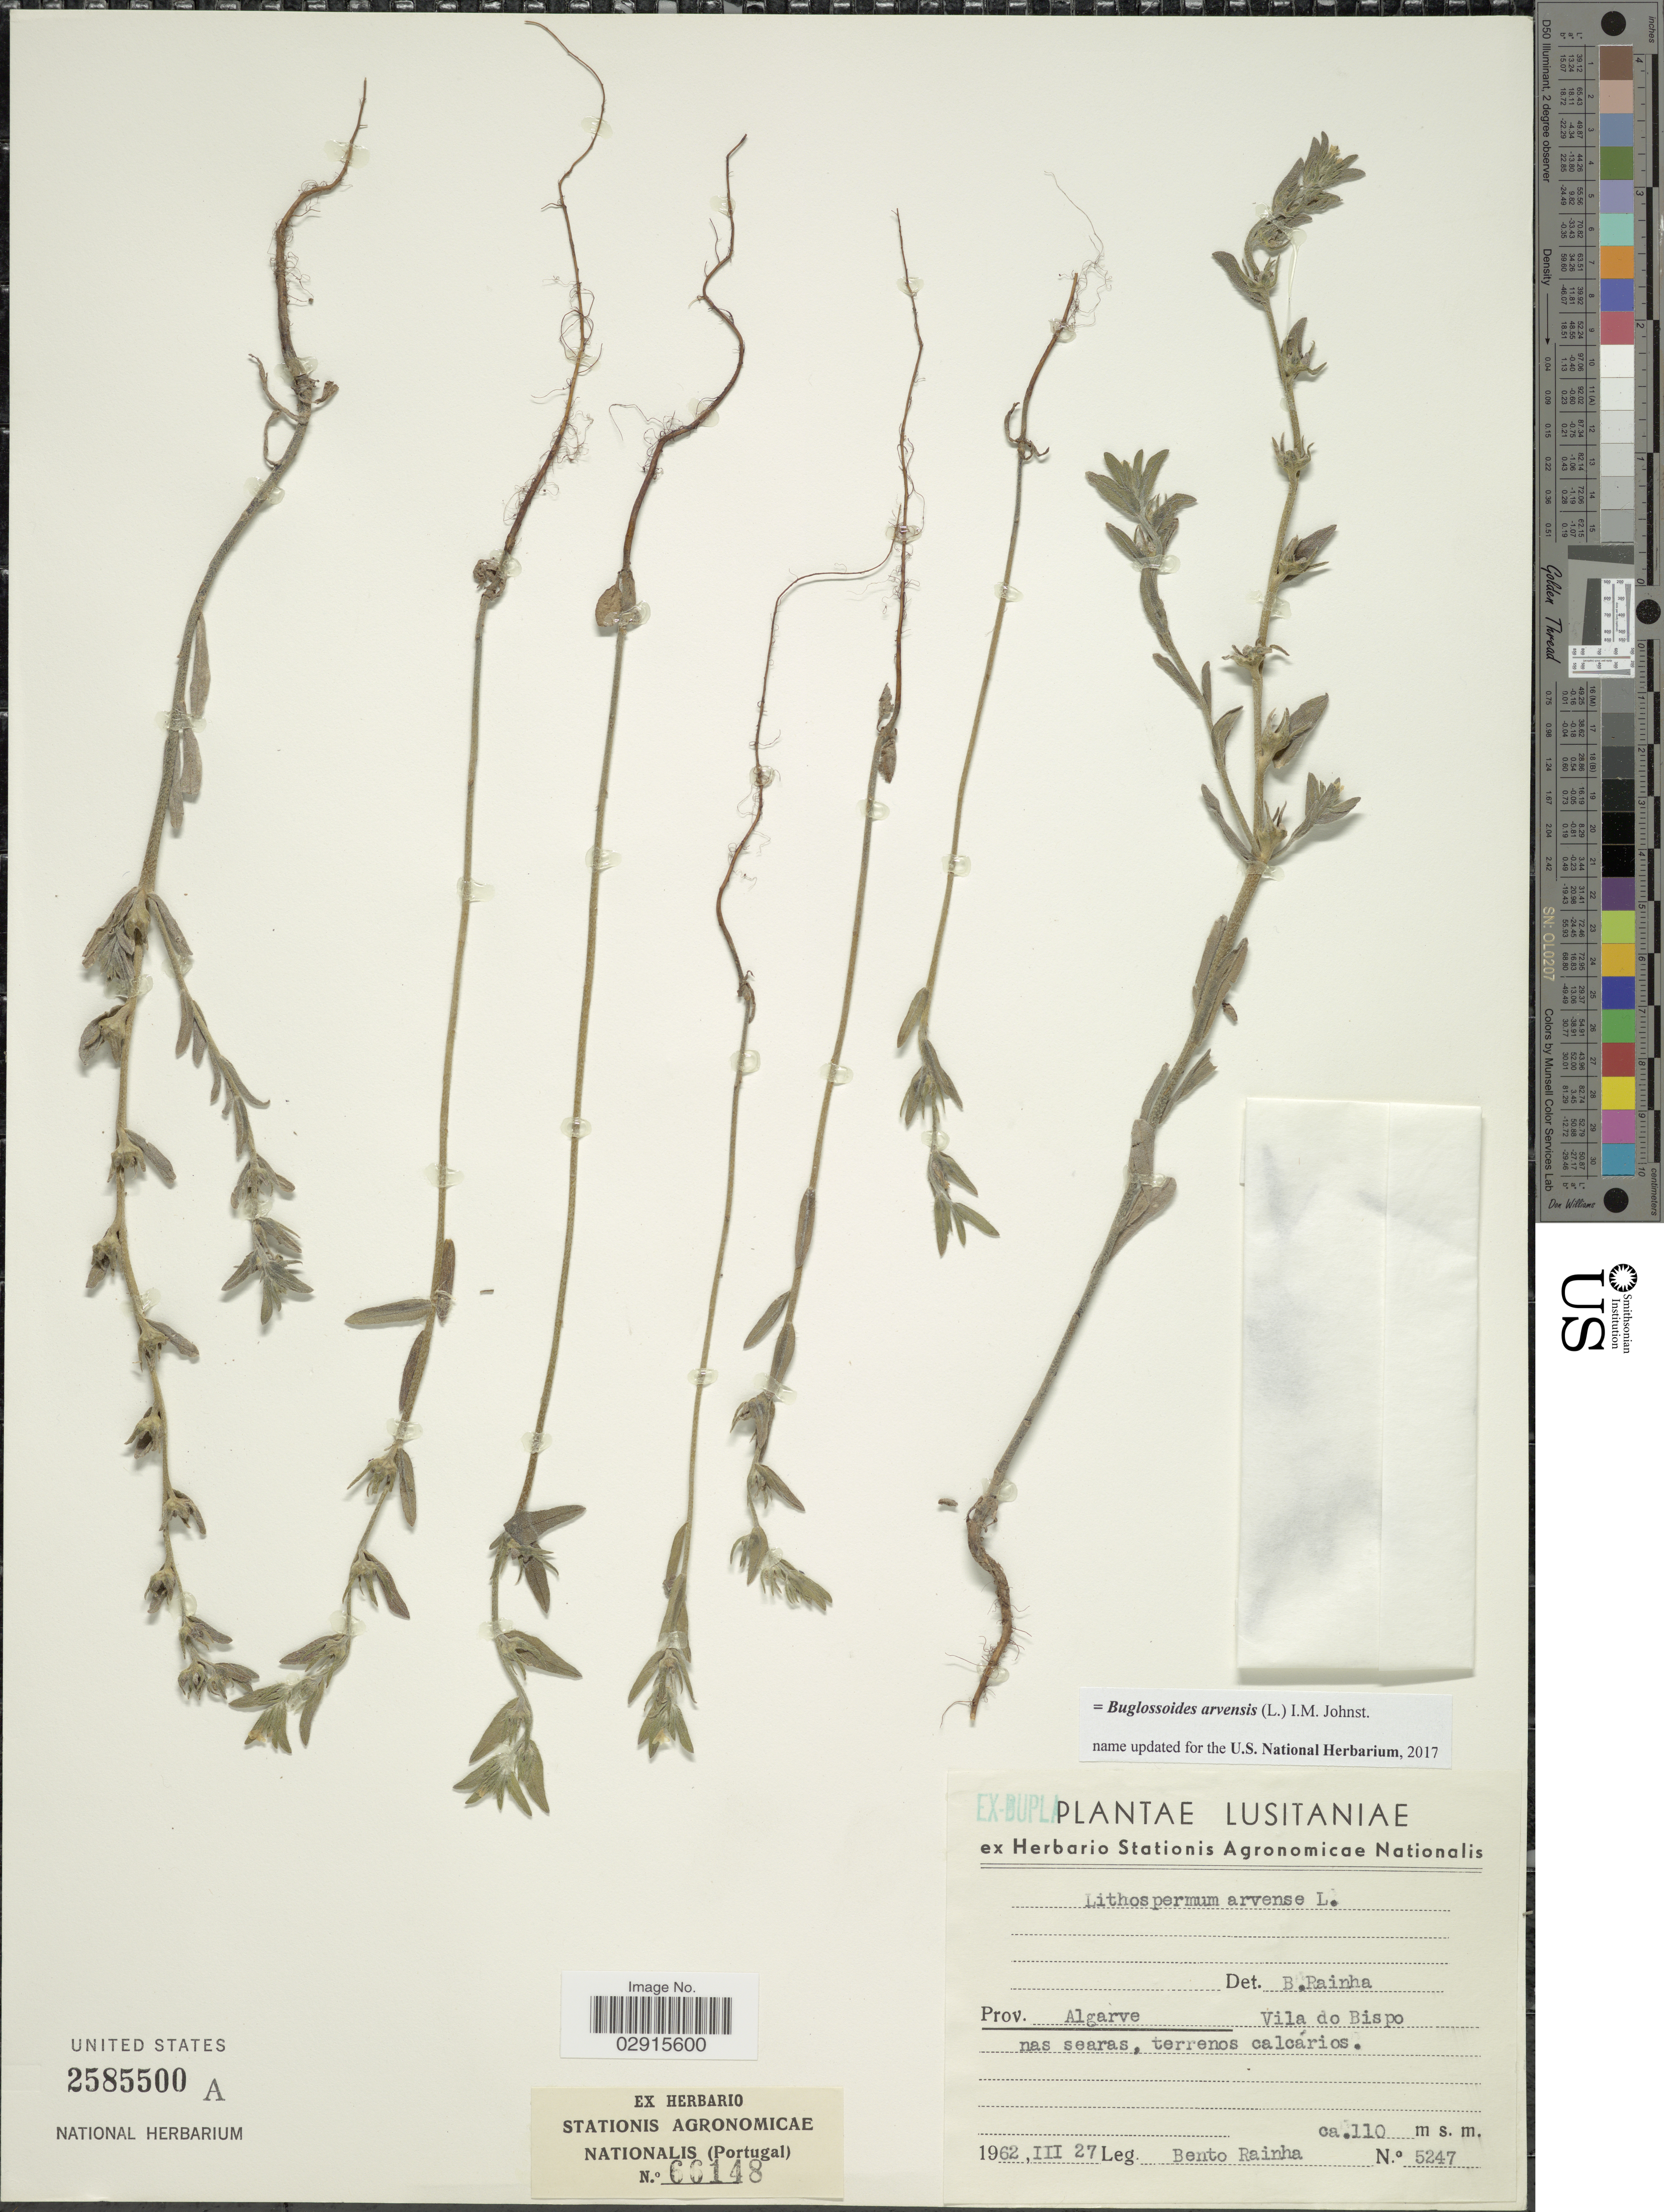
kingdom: Plantae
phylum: Tracheophyta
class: Magnoliopsida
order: Boraginales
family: Boraginaceae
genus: Buglossoides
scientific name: Buglossoides arvensis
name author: (L.) I.M. Johnst.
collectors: B. Rainha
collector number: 5247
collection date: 1962-03-27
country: Portugal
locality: Lusitaniae, Prov. Algarve, Vila do Bispo nas searas, terrenos calcários.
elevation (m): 110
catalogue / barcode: US 2585500A